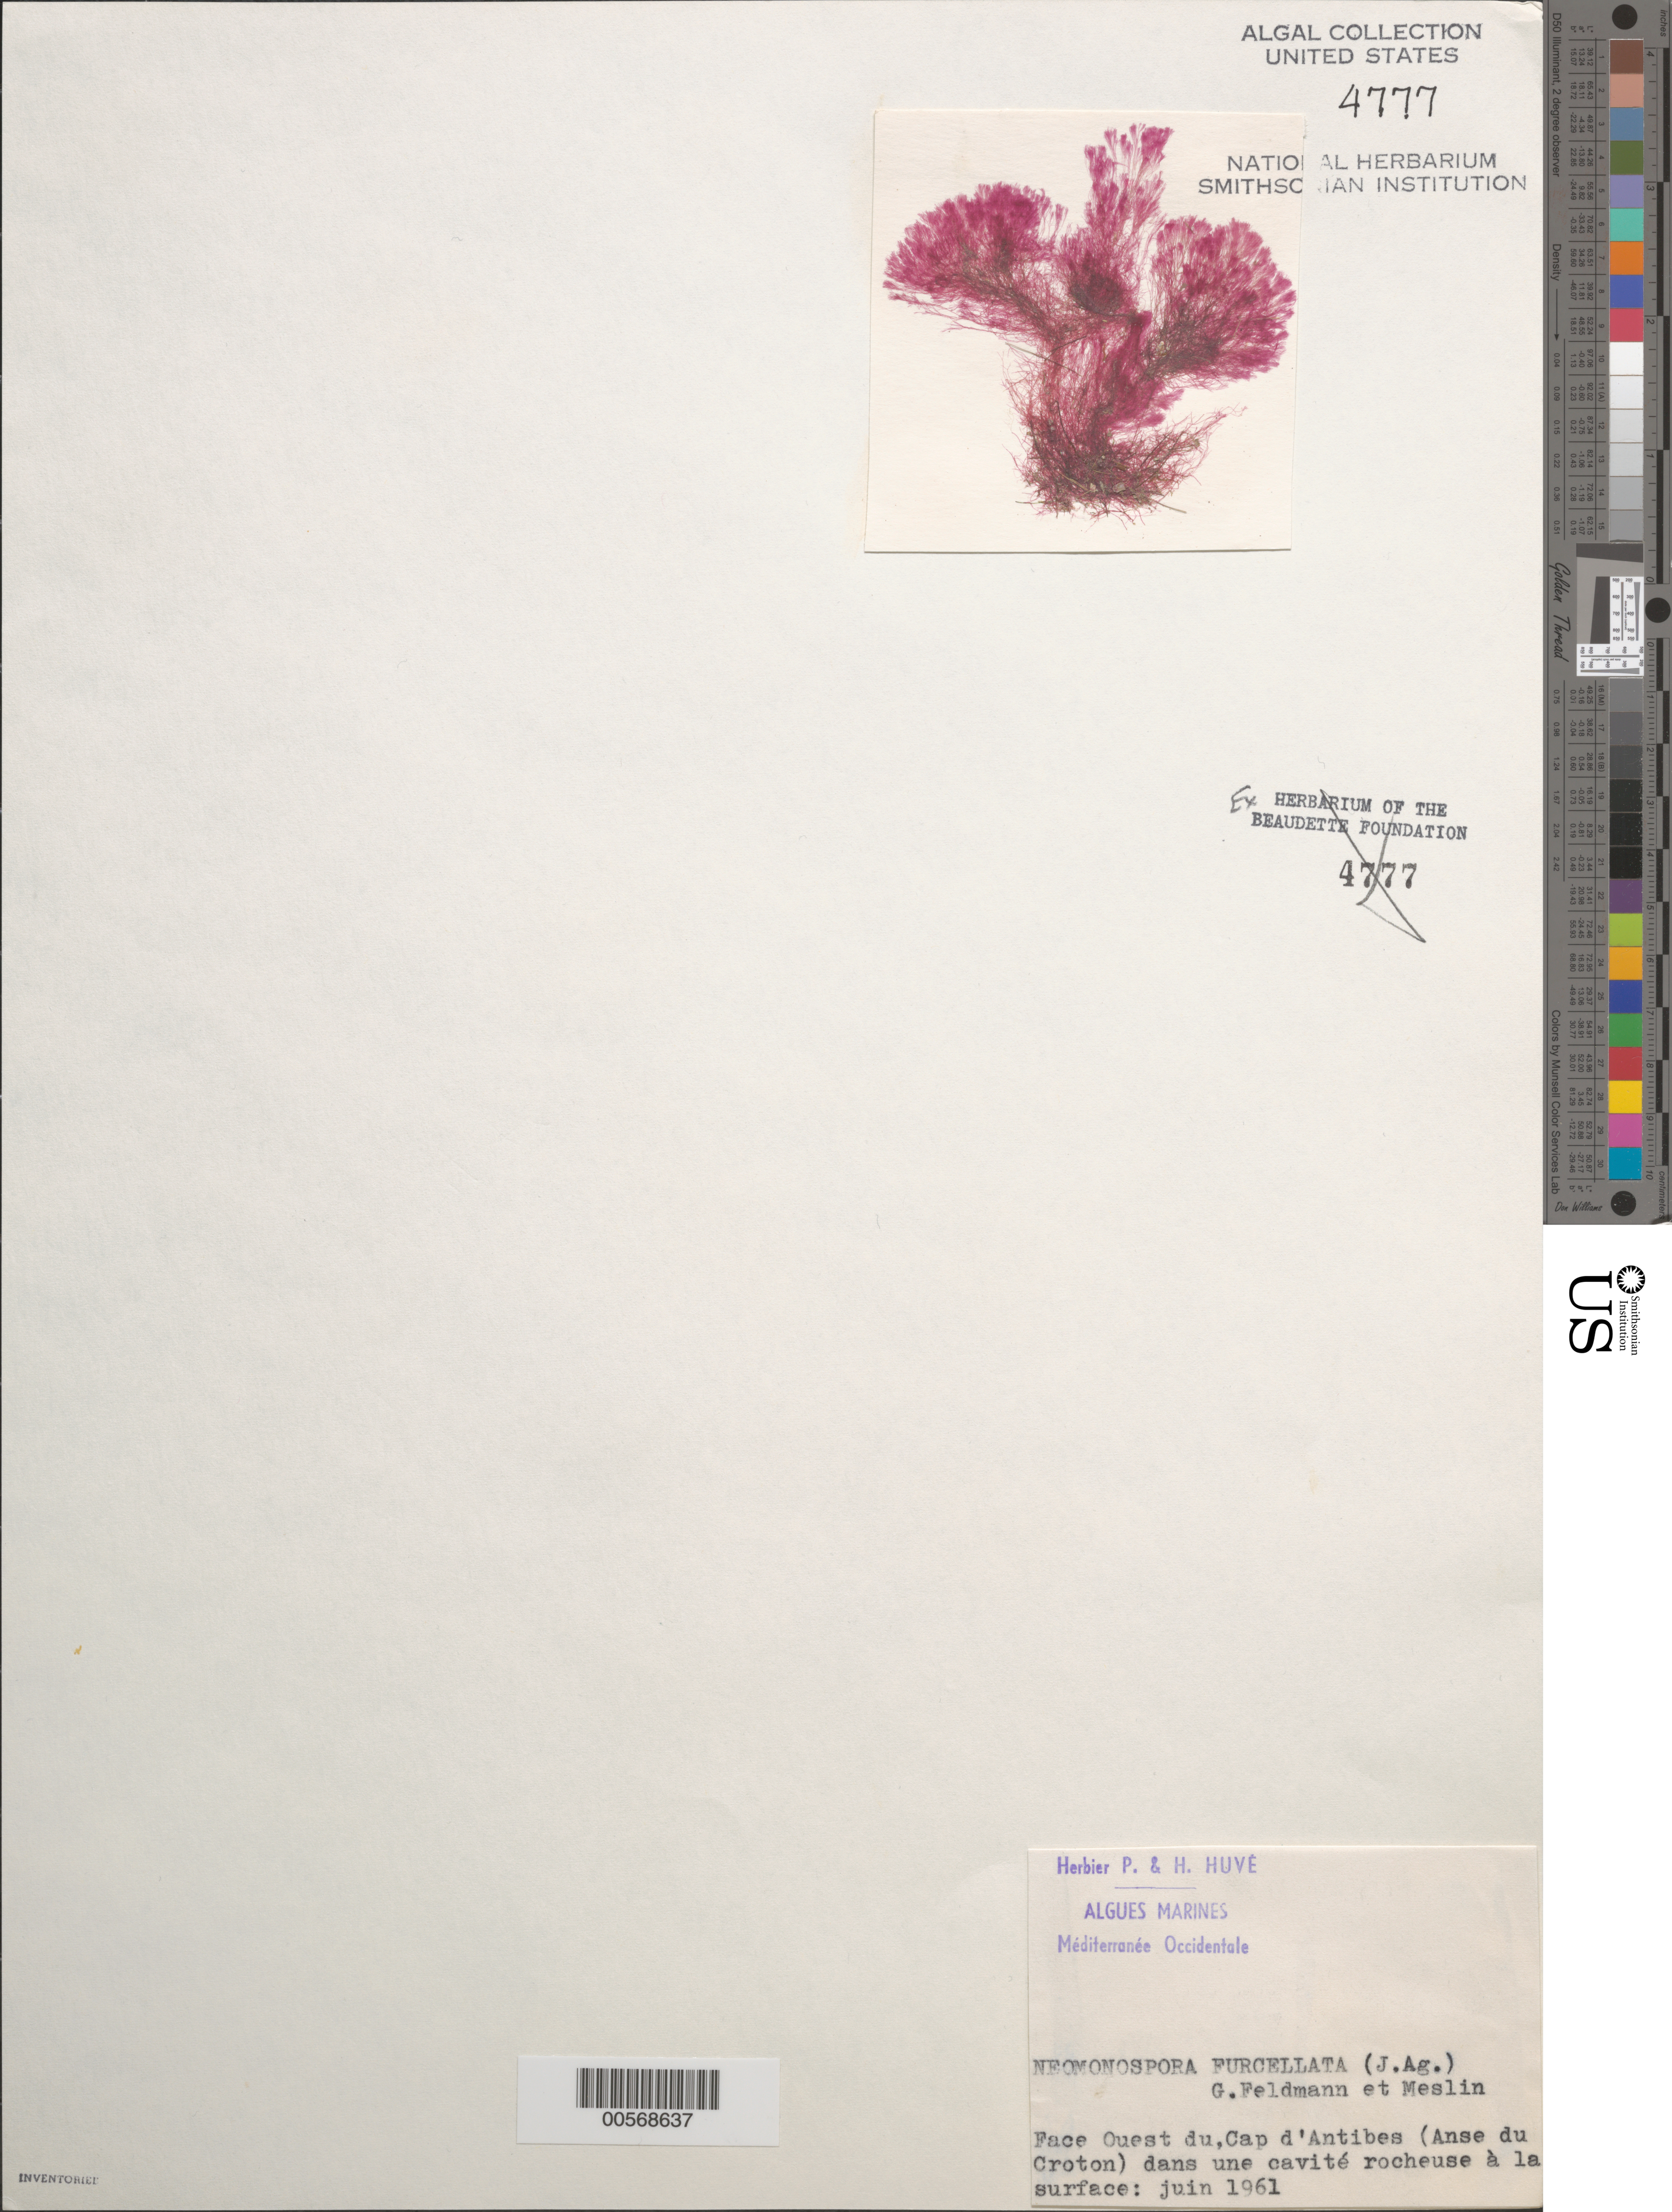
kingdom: Plantae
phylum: Rhodophyta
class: Florideophyceae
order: Ceramiales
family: Wrangeliaceae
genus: Anotrichium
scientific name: Anotrichium furcellatum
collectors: P. Huve & H. Huve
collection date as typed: Jun 1961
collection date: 1961-06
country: France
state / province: Provence-Alpes-Côte d'Azur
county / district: Alpes-Maritimes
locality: Anse du Croton, Cap d'Antibes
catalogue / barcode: US 4777